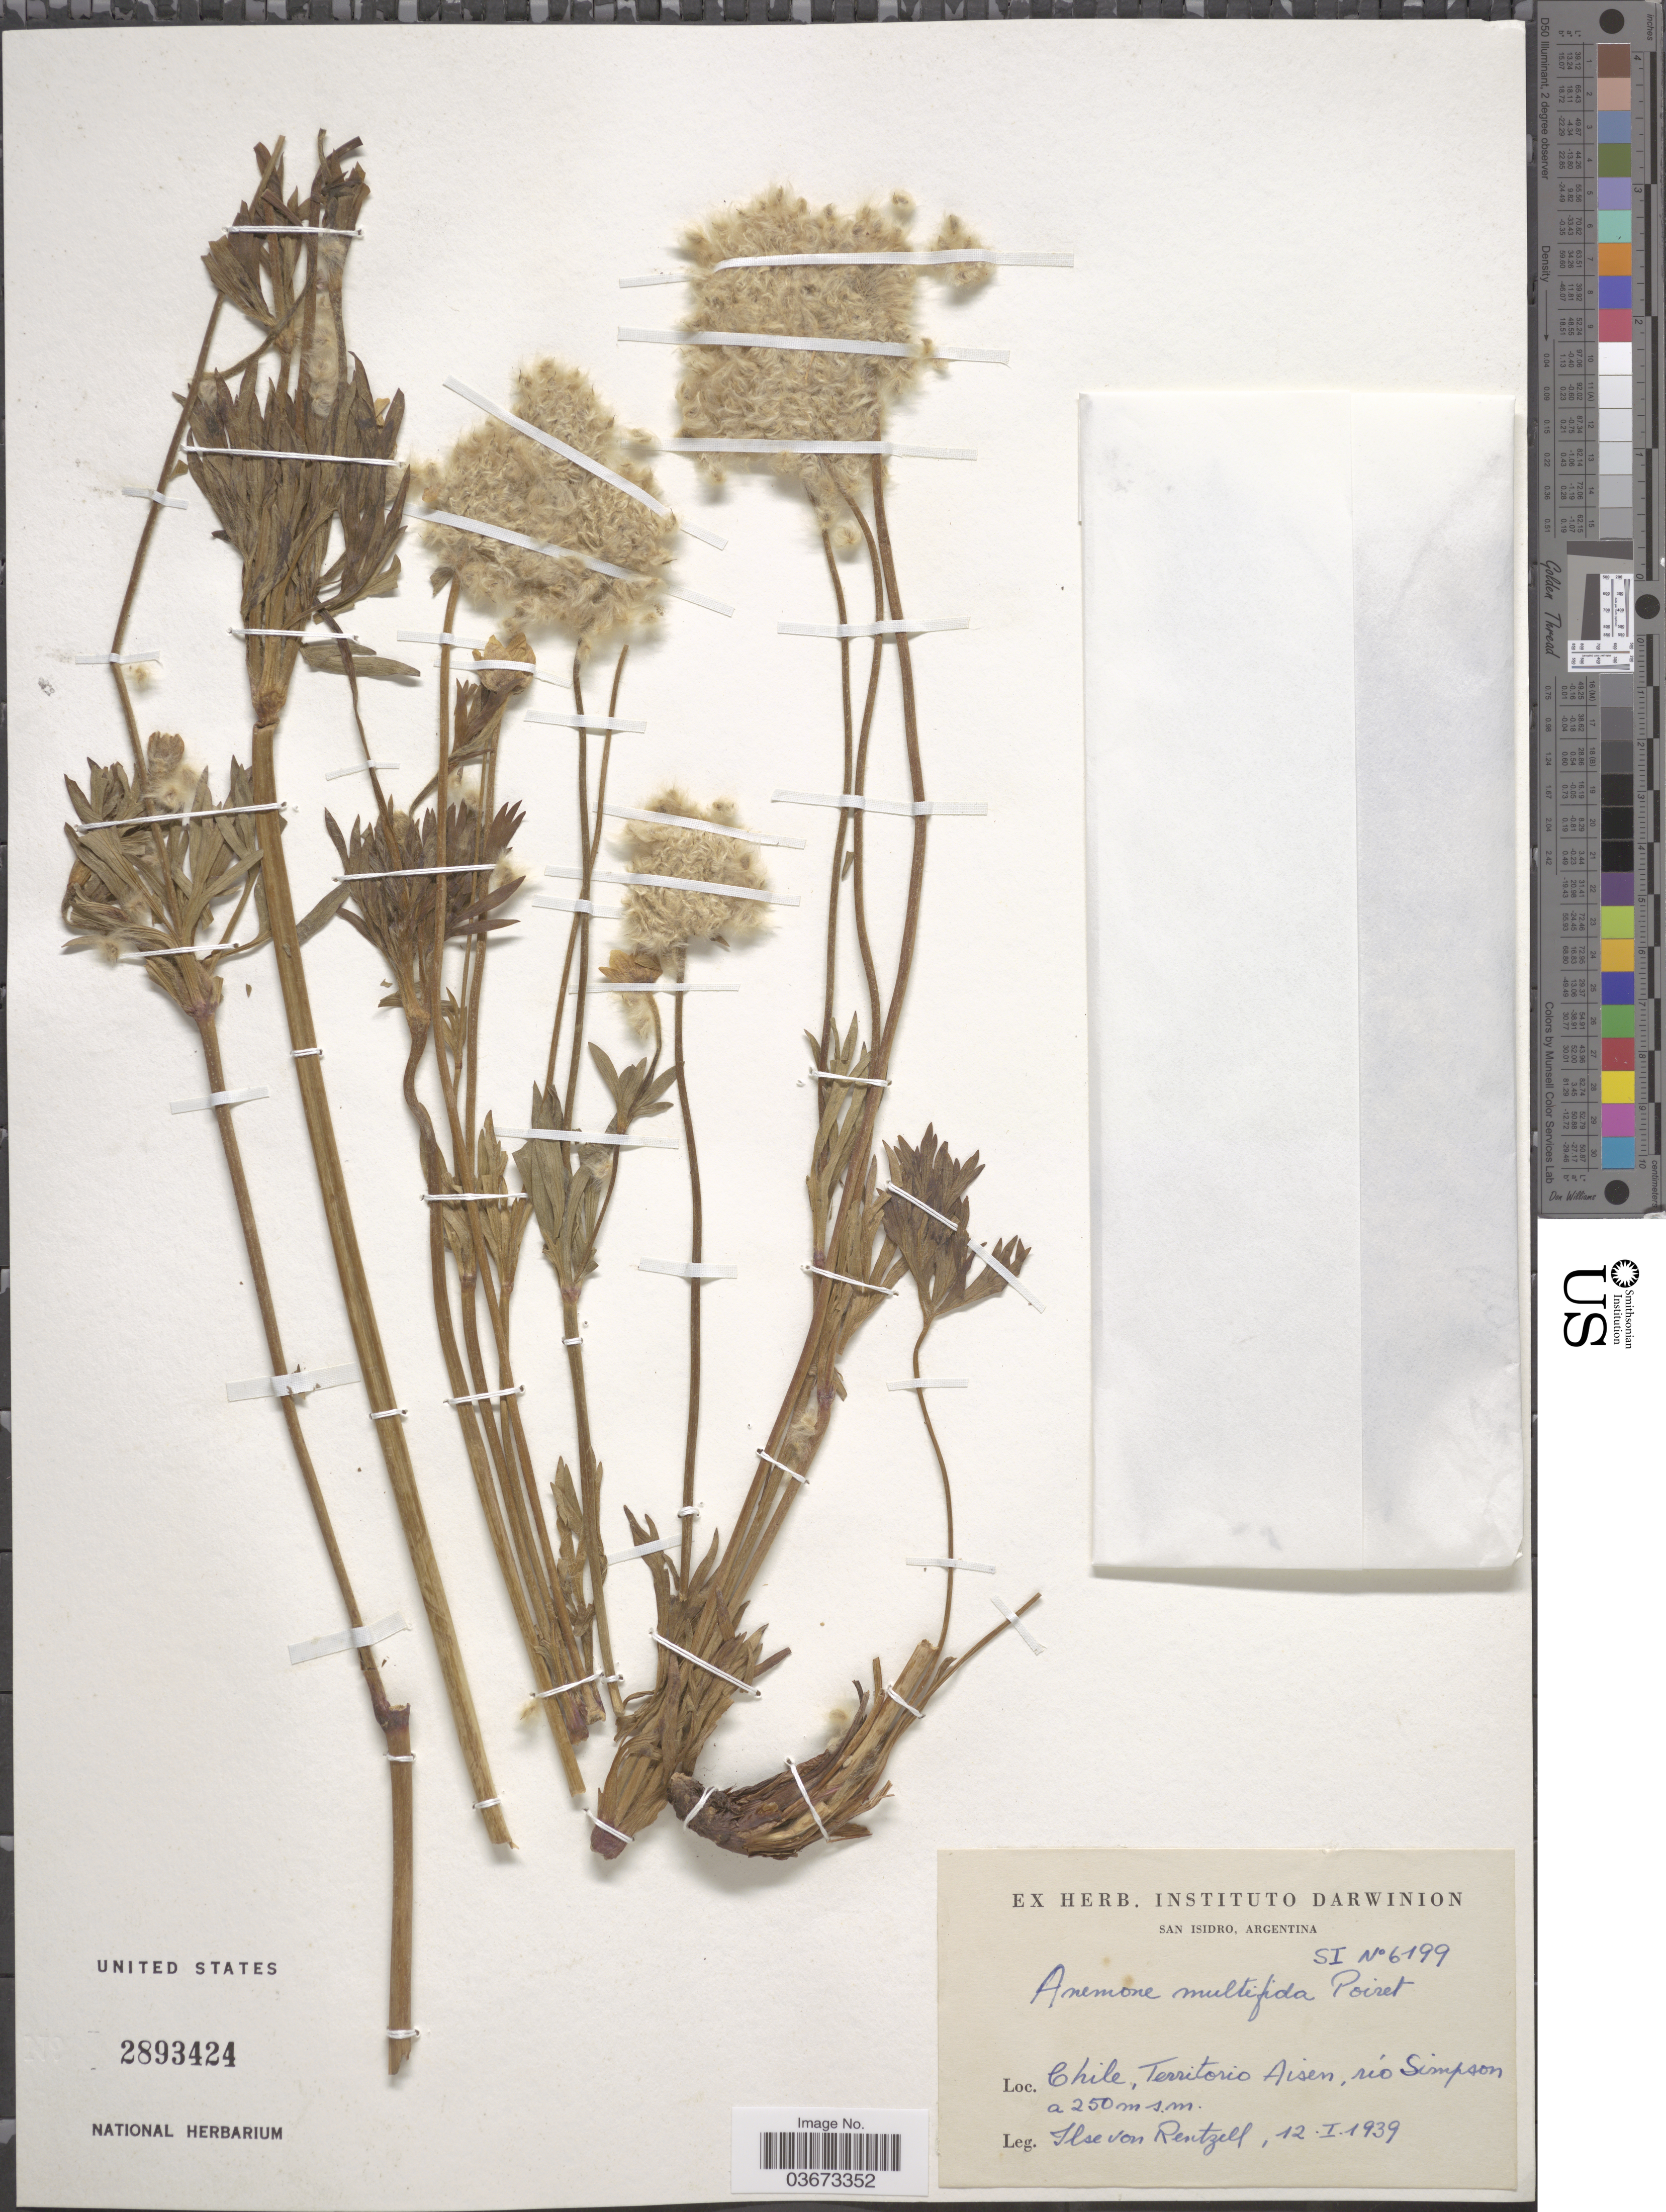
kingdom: Plantae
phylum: Tracheophyta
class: Magnoliopsida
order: Ranunculales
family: Ranunculaceae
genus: Anemone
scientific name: Anemone multifida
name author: Poir.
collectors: I. von Rentzell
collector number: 6199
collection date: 1939-01-12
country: Chile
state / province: Aisén (XI)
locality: Territorio Aisen, río Simpson.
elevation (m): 250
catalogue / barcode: US 2893424